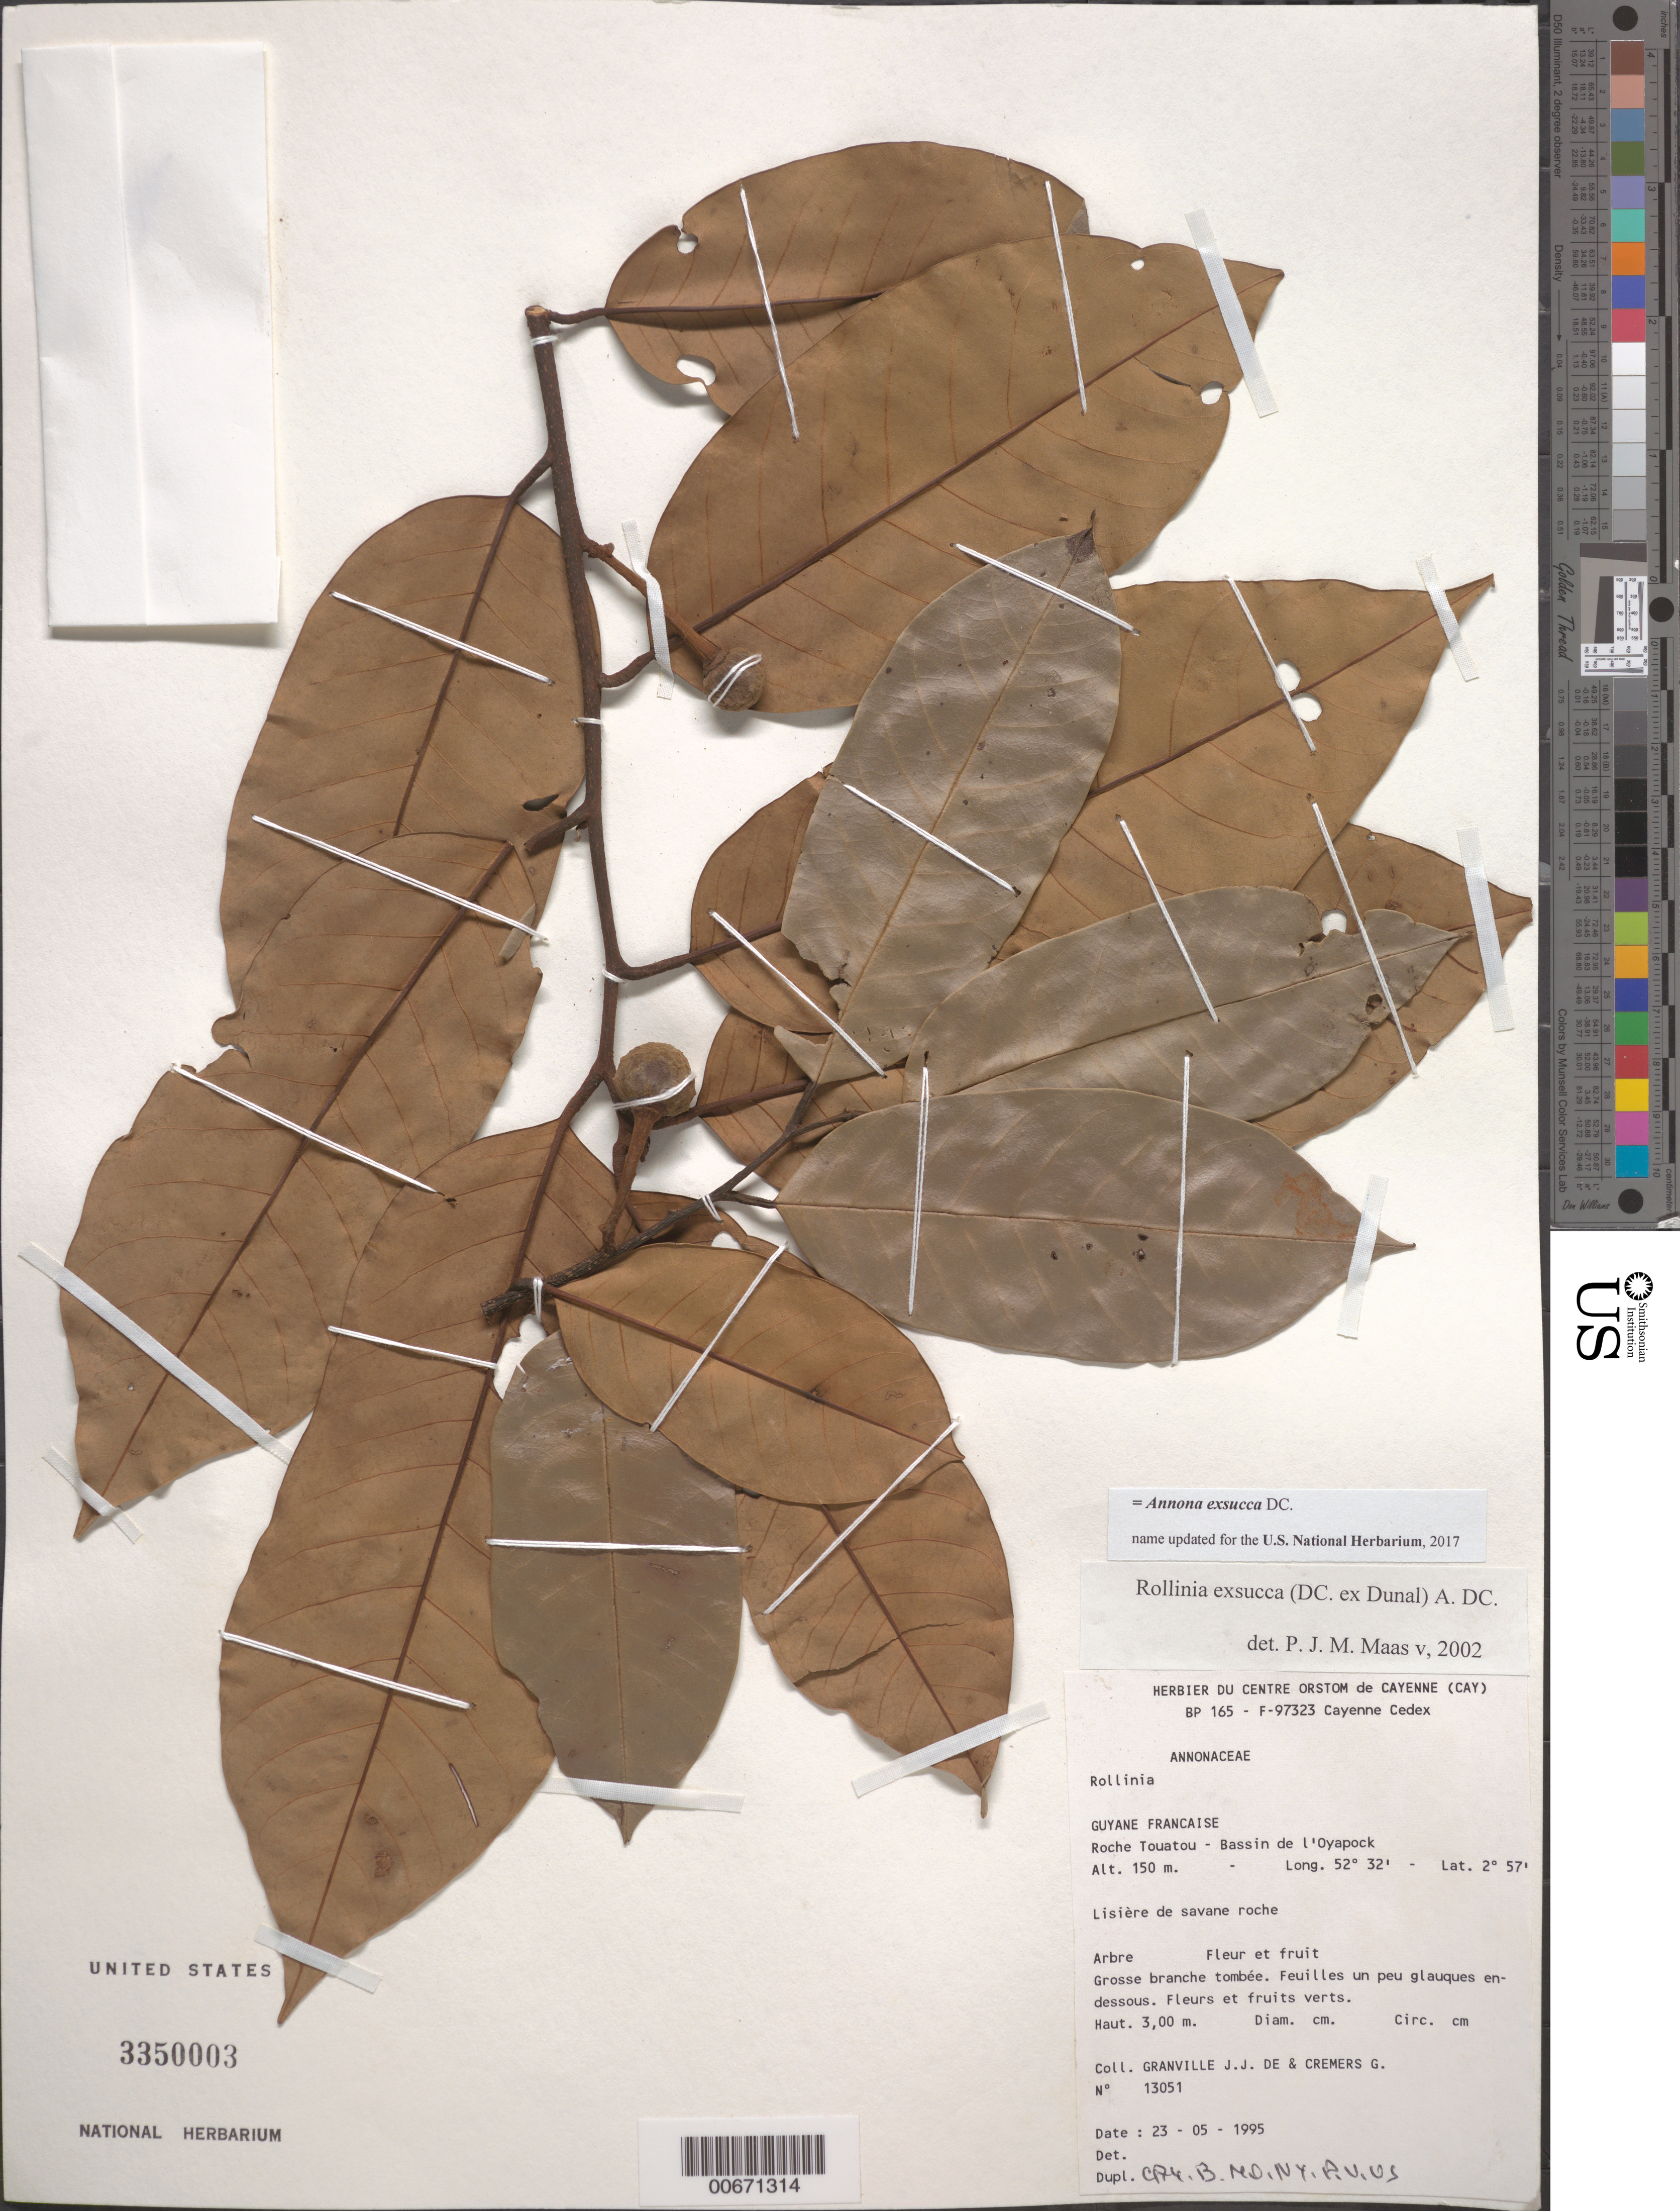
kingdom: Plantae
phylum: Tracheophyta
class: Magnoliopsida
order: Magnoliales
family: Annonaceae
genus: Annona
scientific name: Annona exsucca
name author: DC. ex Dunal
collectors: J.-J. de Granville & G. Cremers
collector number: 13051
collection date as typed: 23-May-95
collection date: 1995-05-23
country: French Guiana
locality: Roche Touatou, Bassin de l'Oyapock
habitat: Lisière de savane roche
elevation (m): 150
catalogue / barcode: US 3350003